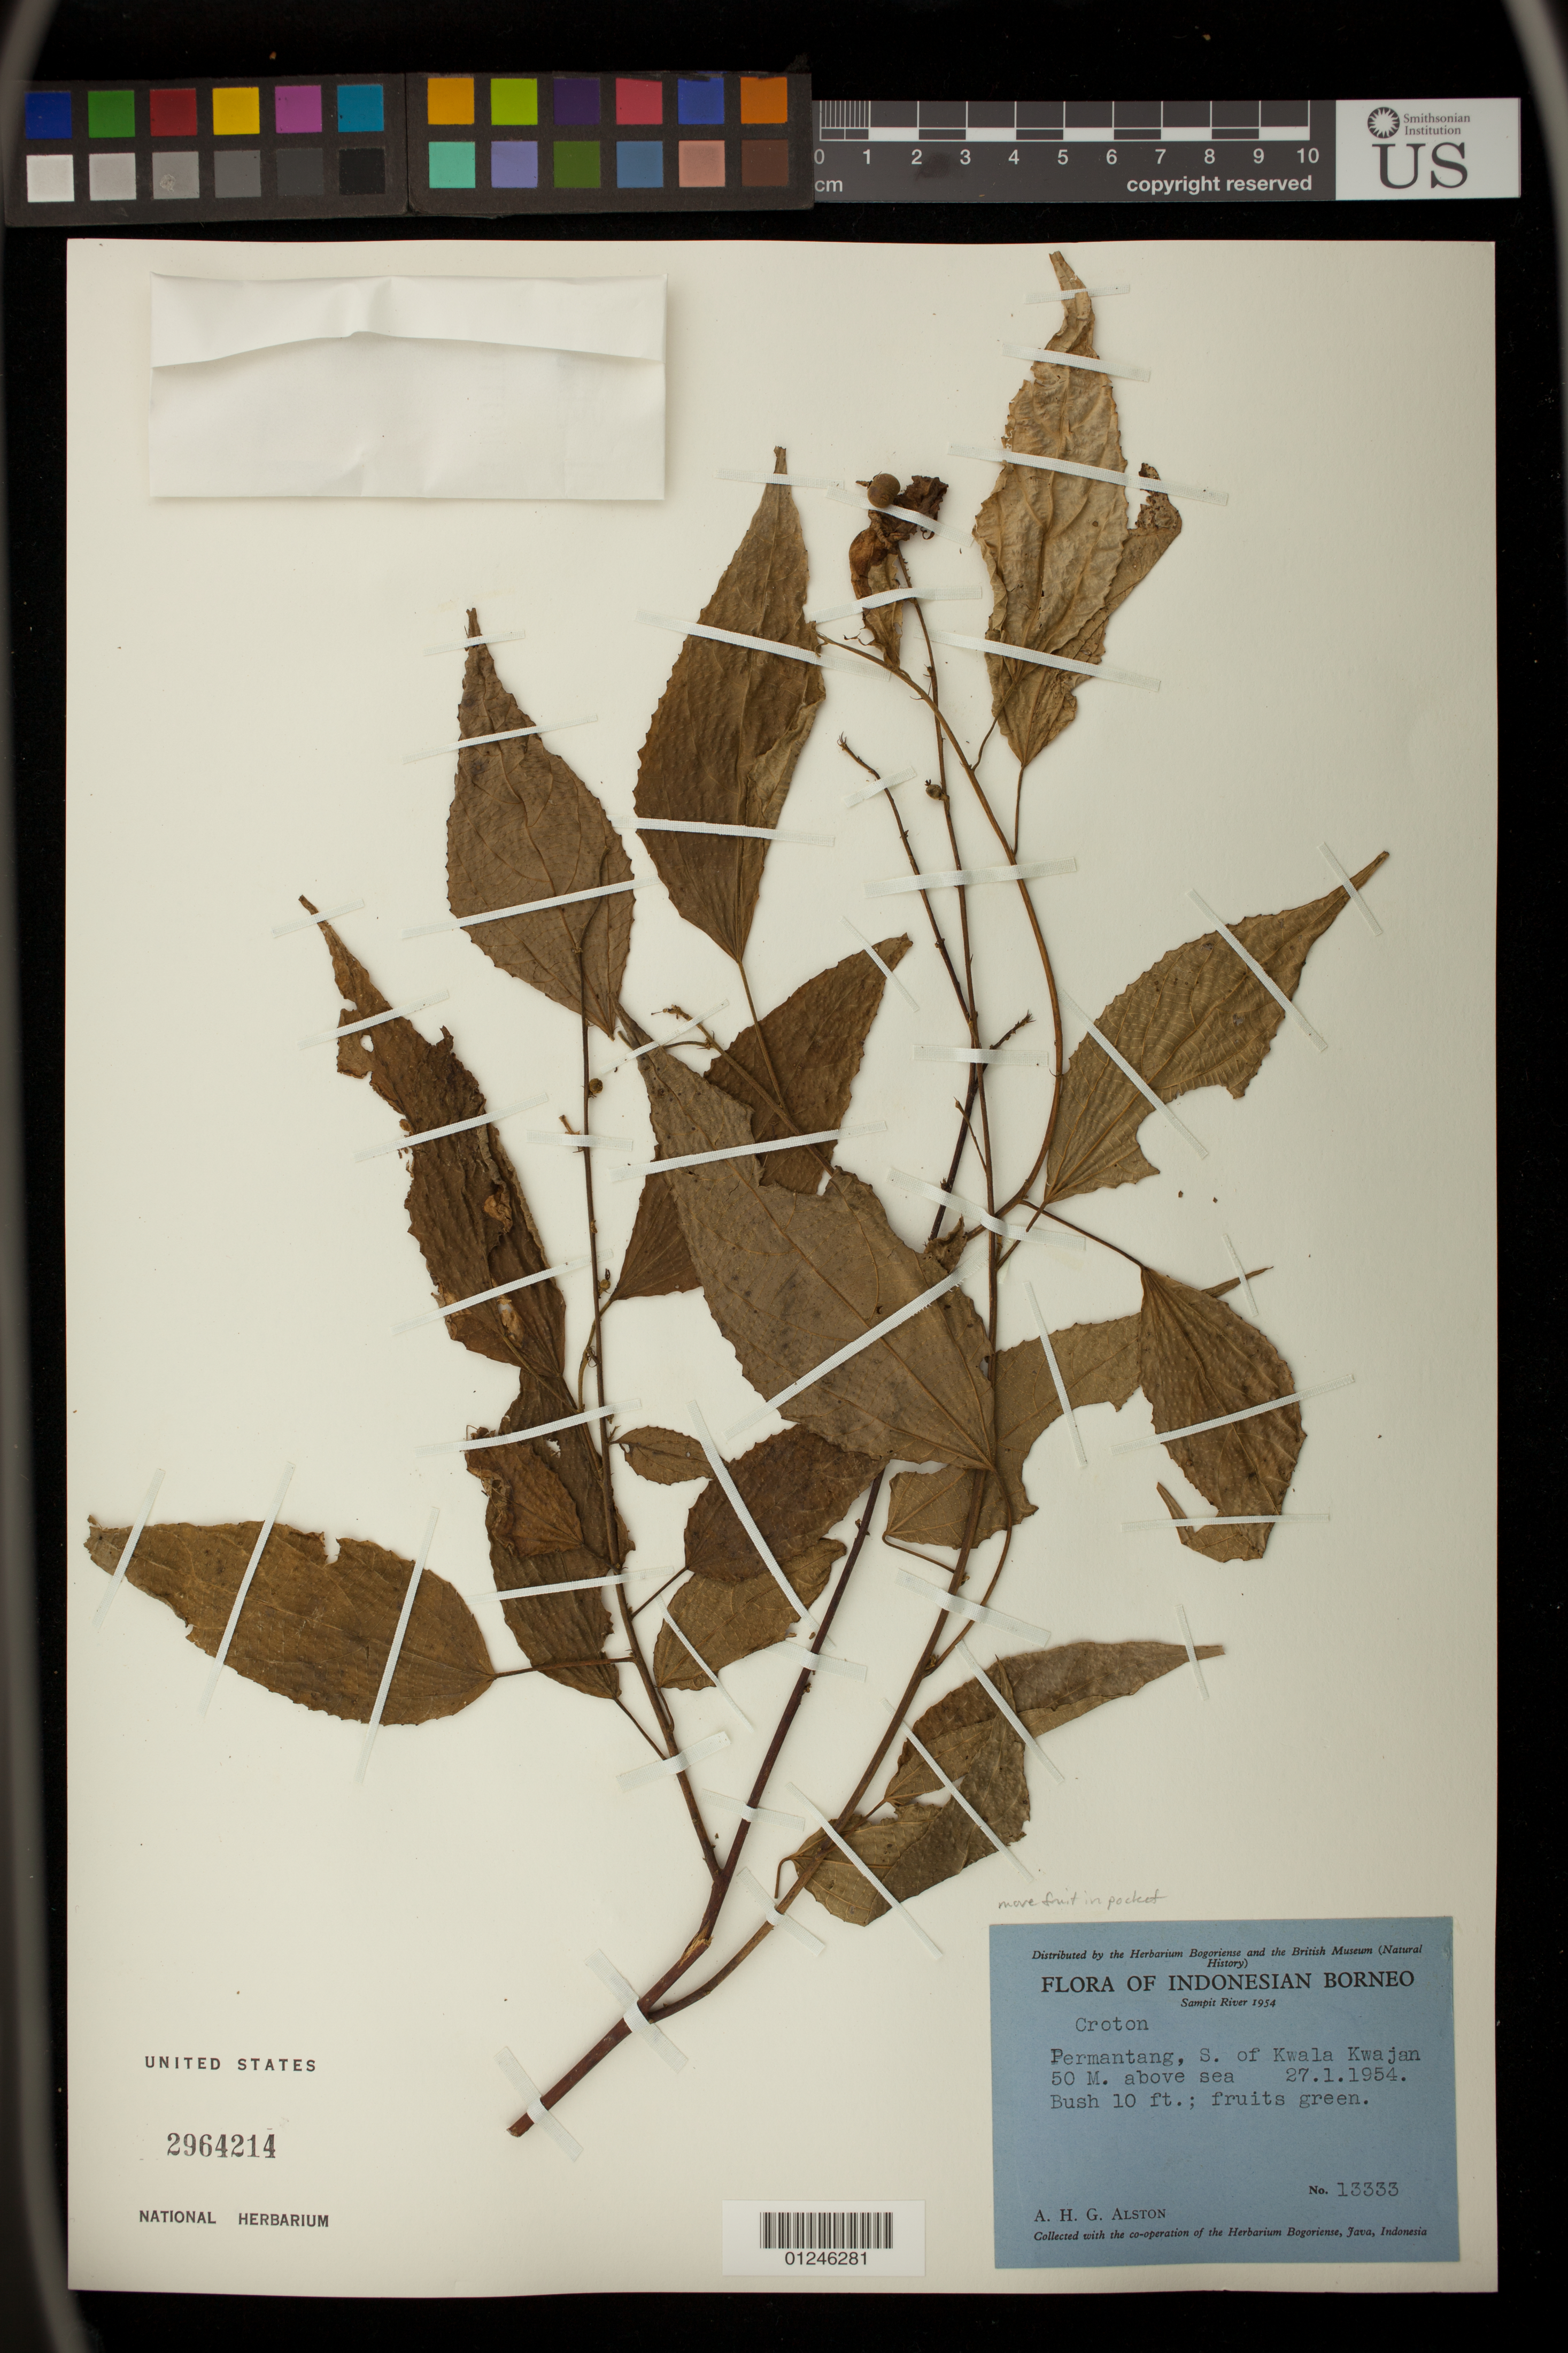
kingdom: Plantae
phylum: Tracheophyta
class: Magnoliopsida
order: Malpighiales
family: Euphorbiaceae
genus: Croton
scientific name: Croton sp.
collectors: A. H. Alston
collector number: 13333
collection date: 1954-01-27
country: Malaysia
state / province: Pinang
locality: Permantag, S. of Kwala Kwajan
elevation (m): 50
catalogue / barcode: US 2964214